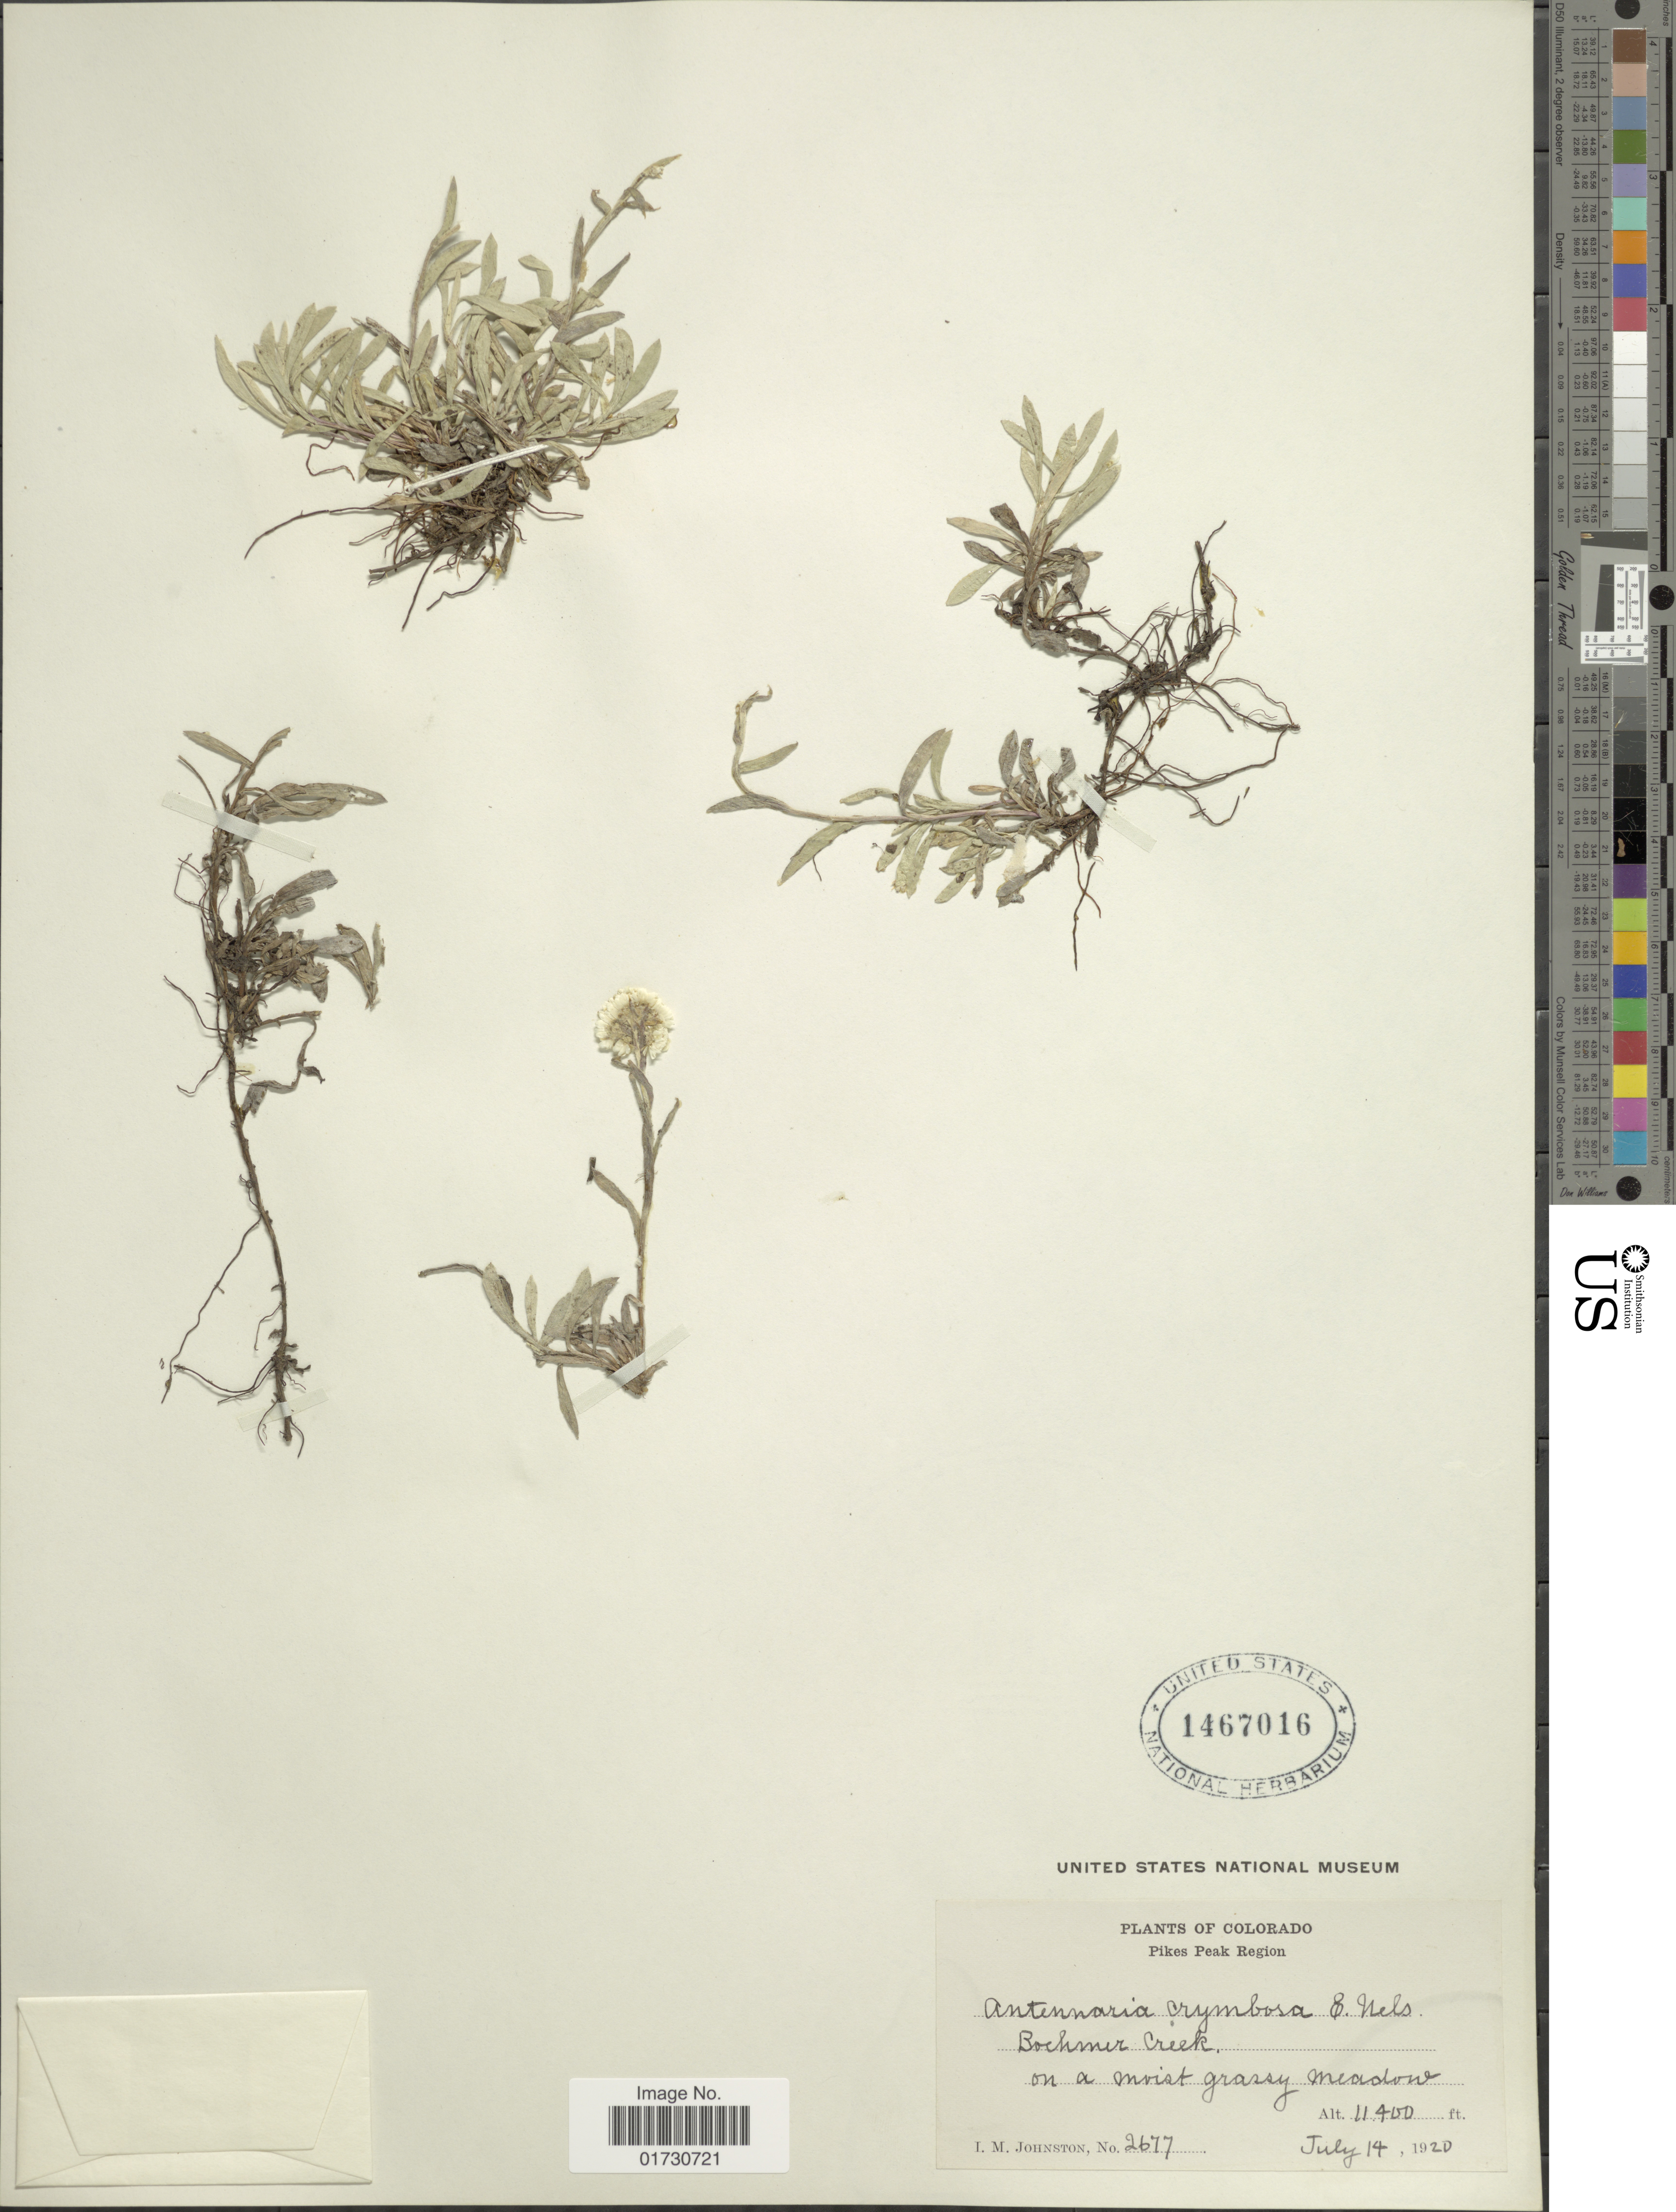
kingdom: Plantae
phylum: Tracheophyta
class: Magnoliopsida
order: Asterales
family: Asteraceae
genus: Antennaria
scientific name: Antennaria corymbosa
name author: E.E. Nelson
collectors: I.M. Johnston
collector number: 2677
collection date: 1920-07-14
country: United States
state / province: Colorado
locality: Pikes Peak Region, Bochmer Creek, on a moist grassy meadow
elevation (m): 3475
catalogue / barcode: US 1467016